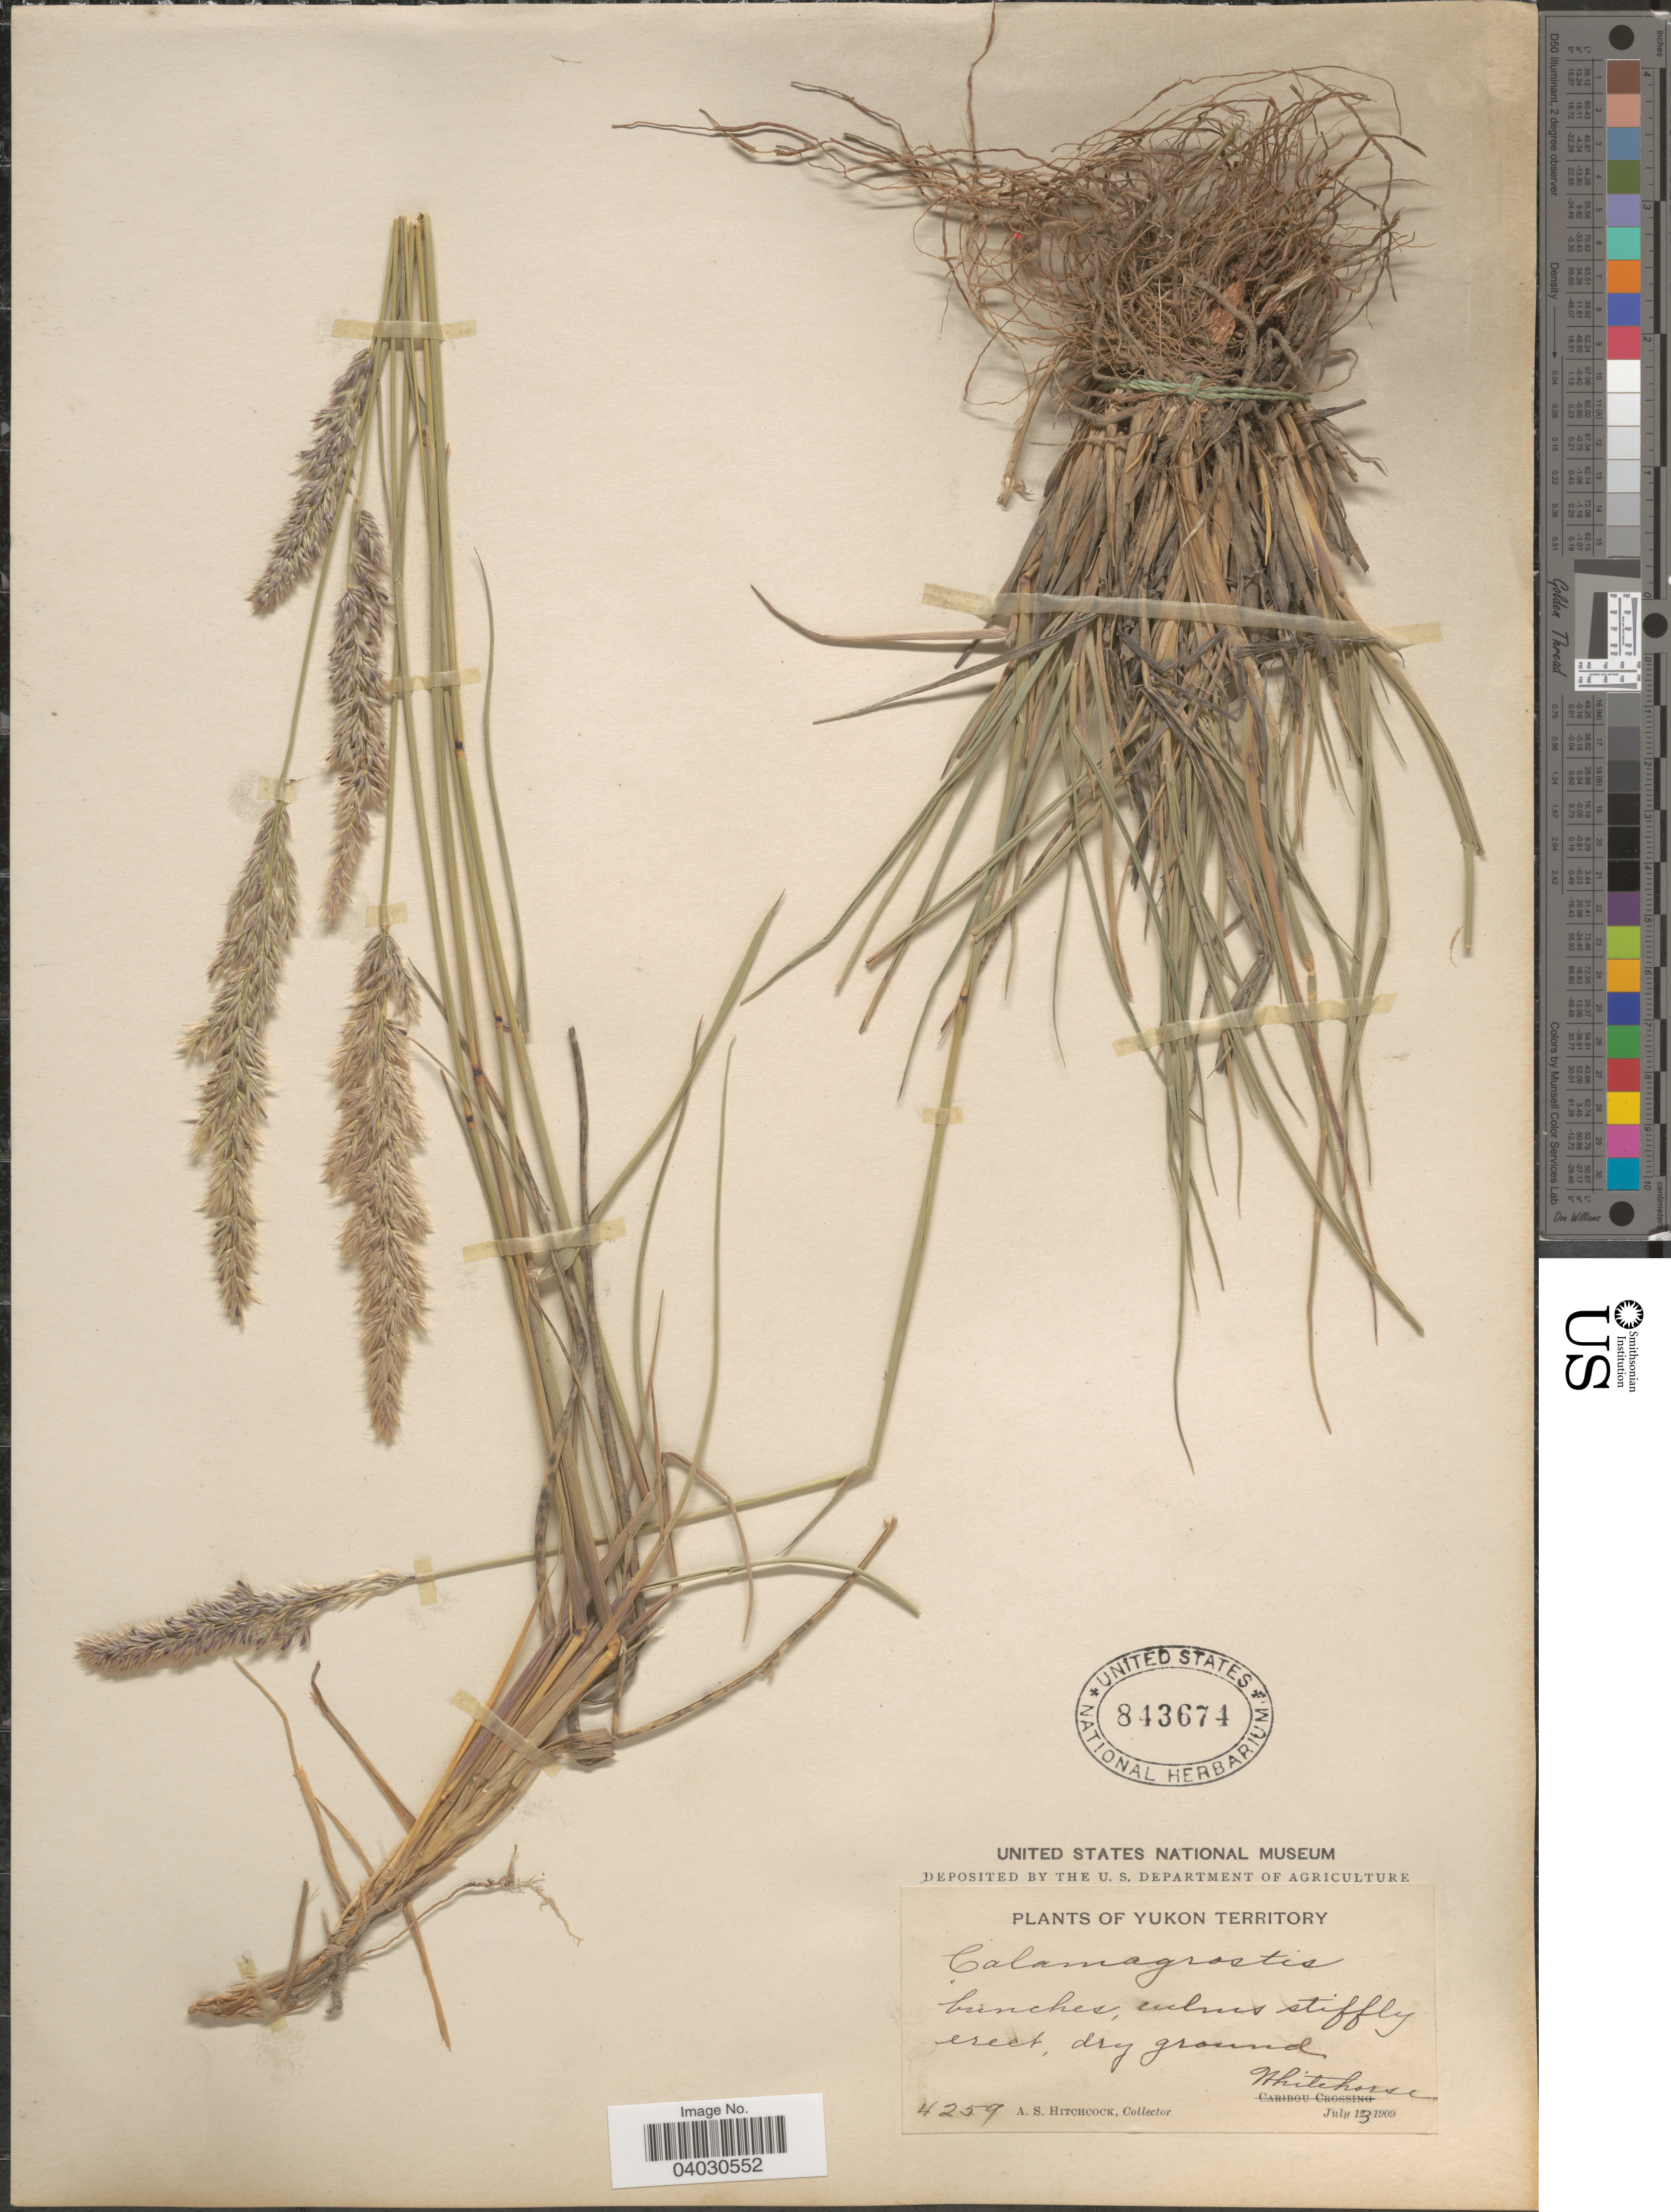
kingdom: Plantae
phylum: Tracheophyta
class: Liliopsida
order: Poales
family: Poaceae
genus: Calamagrostis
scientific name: Calamagrostis purpurascens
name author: R. Br.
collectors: A. S. Hitchcock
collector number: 4259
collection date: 1909-07-13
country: Canada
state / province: Yukon Territory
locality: Whitehorse.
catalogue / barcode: US 843674